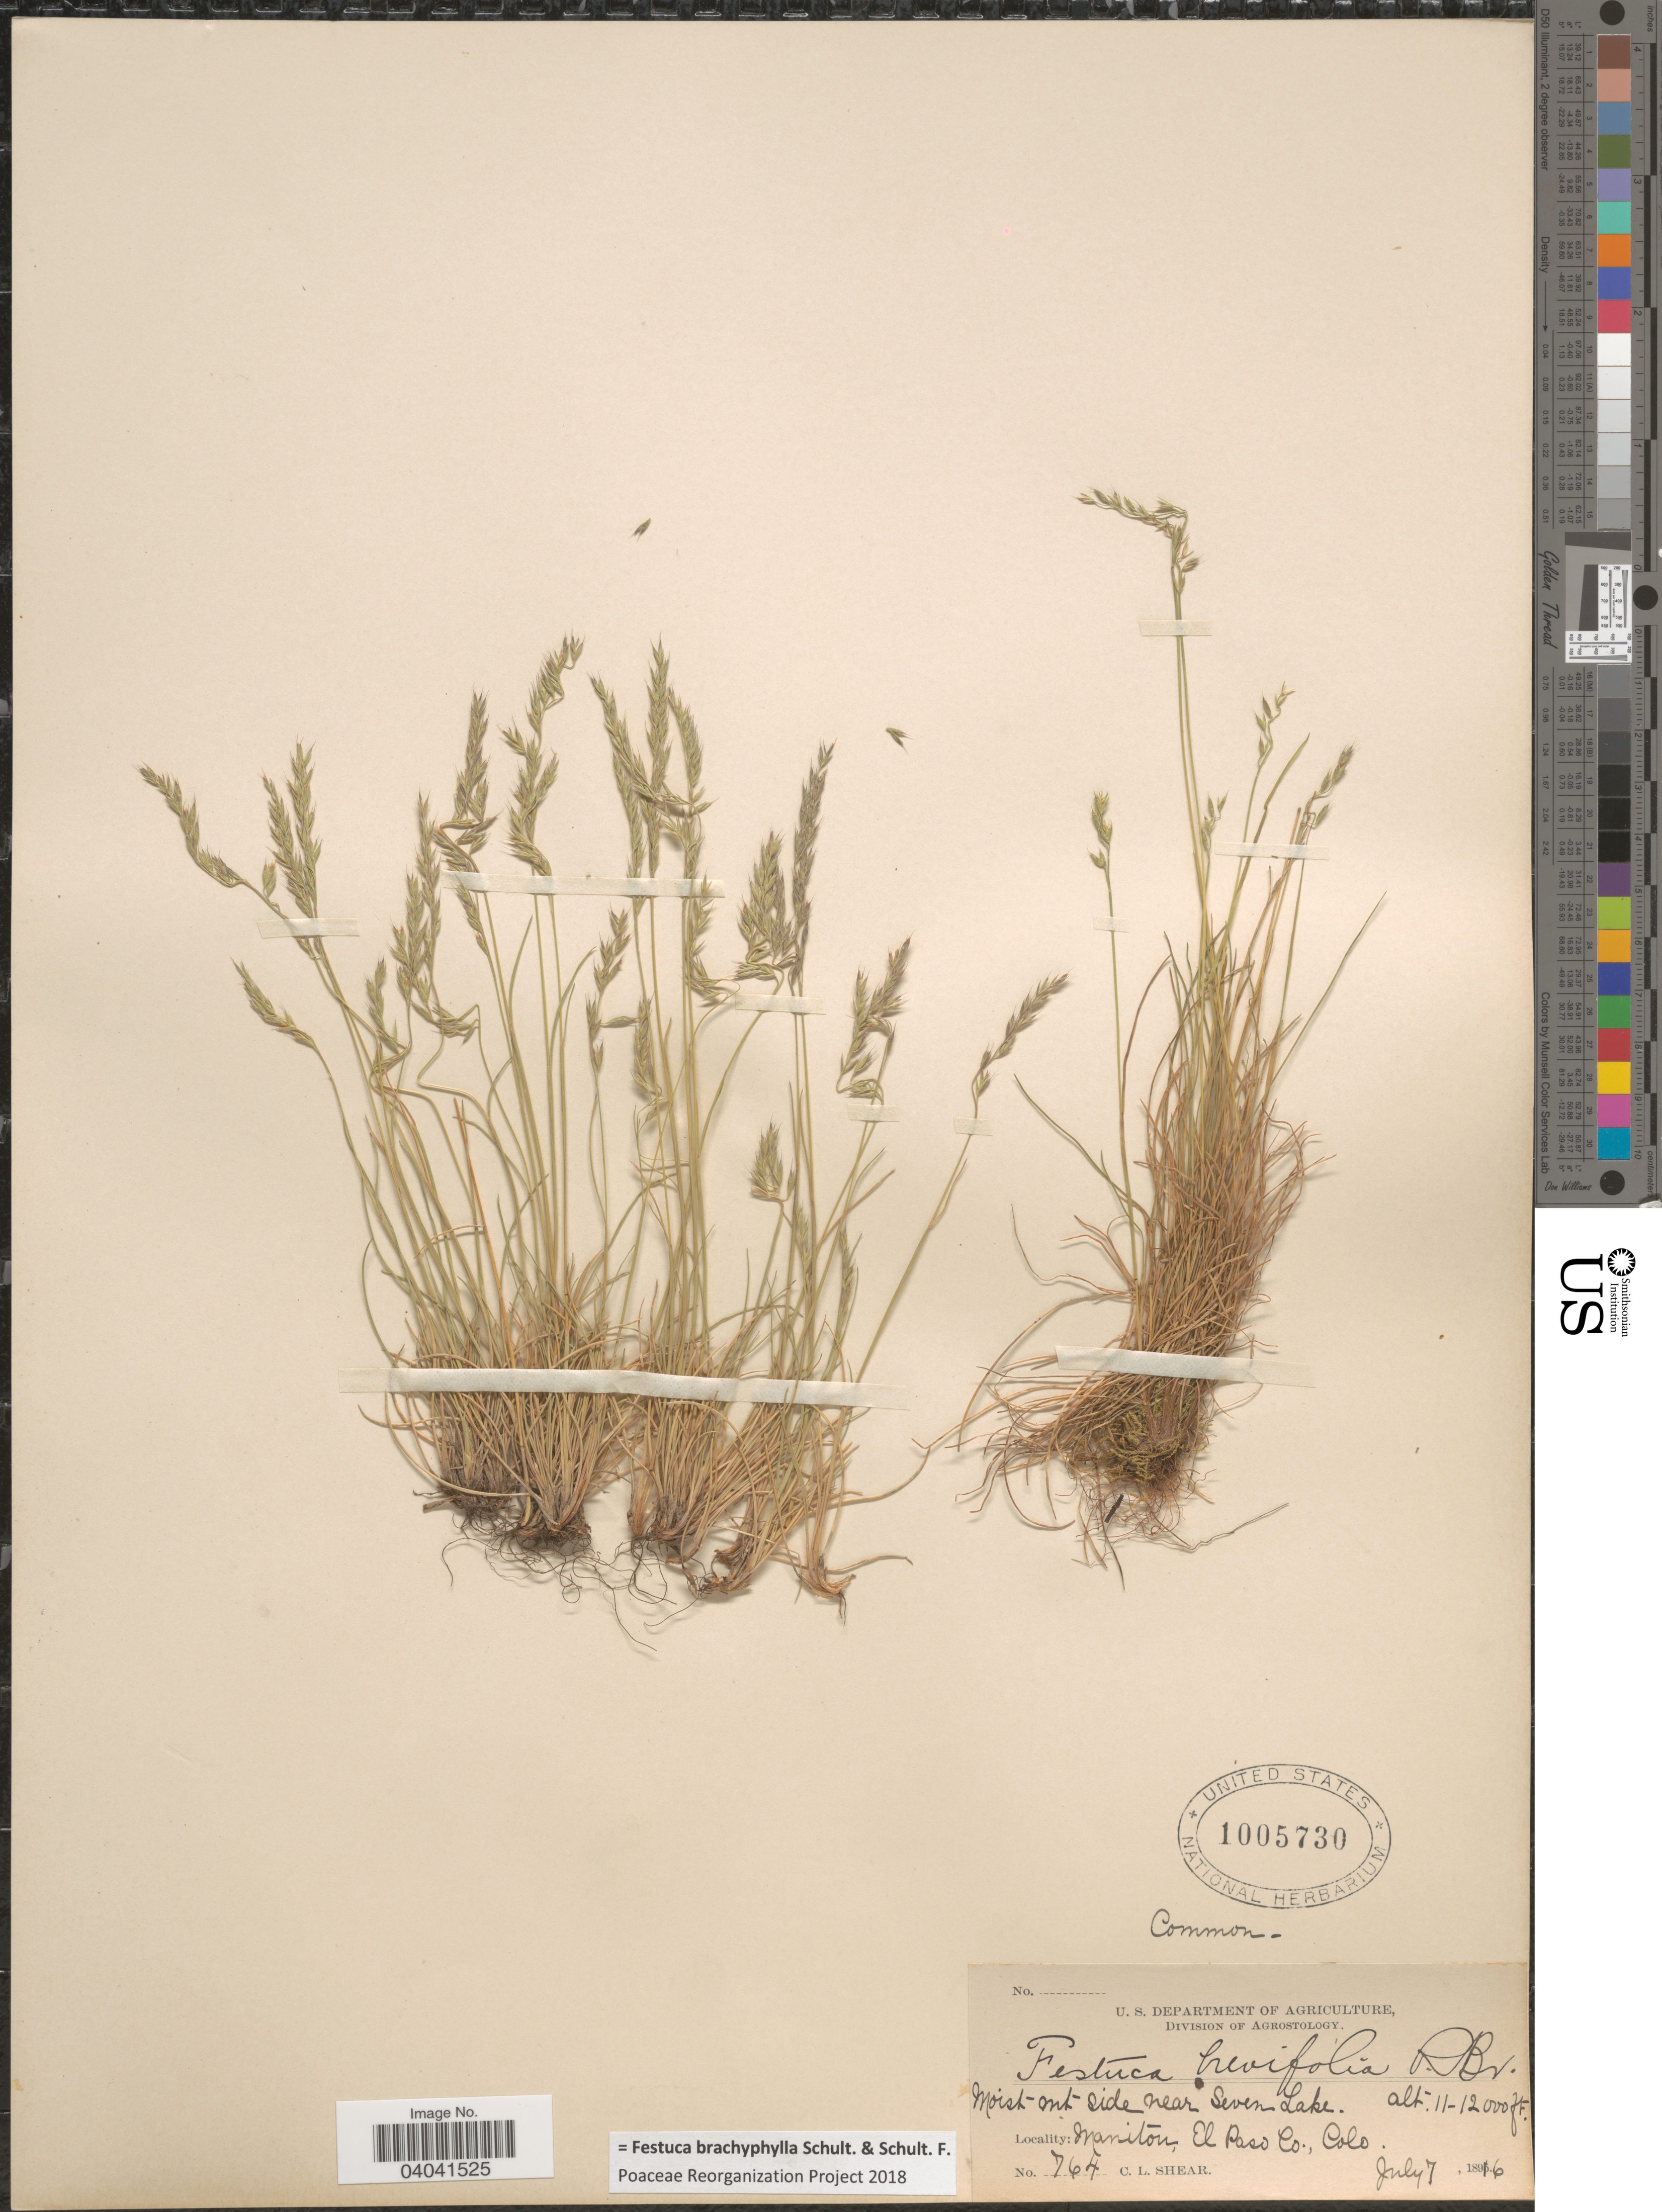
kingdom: Plantae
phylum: Tracheophyta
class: Liliopsida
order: Poales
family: Poaceae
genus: Festuca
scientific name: Festuca brachyphylla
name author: Schult. & Schult. f.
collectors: C. L. Shear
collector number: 764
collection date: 1896-07-07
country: United States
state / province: Colorado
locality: Moist mt side near Seven Lake. Manitou, El Paso Co.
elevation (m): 3353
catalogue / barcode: US 1005730